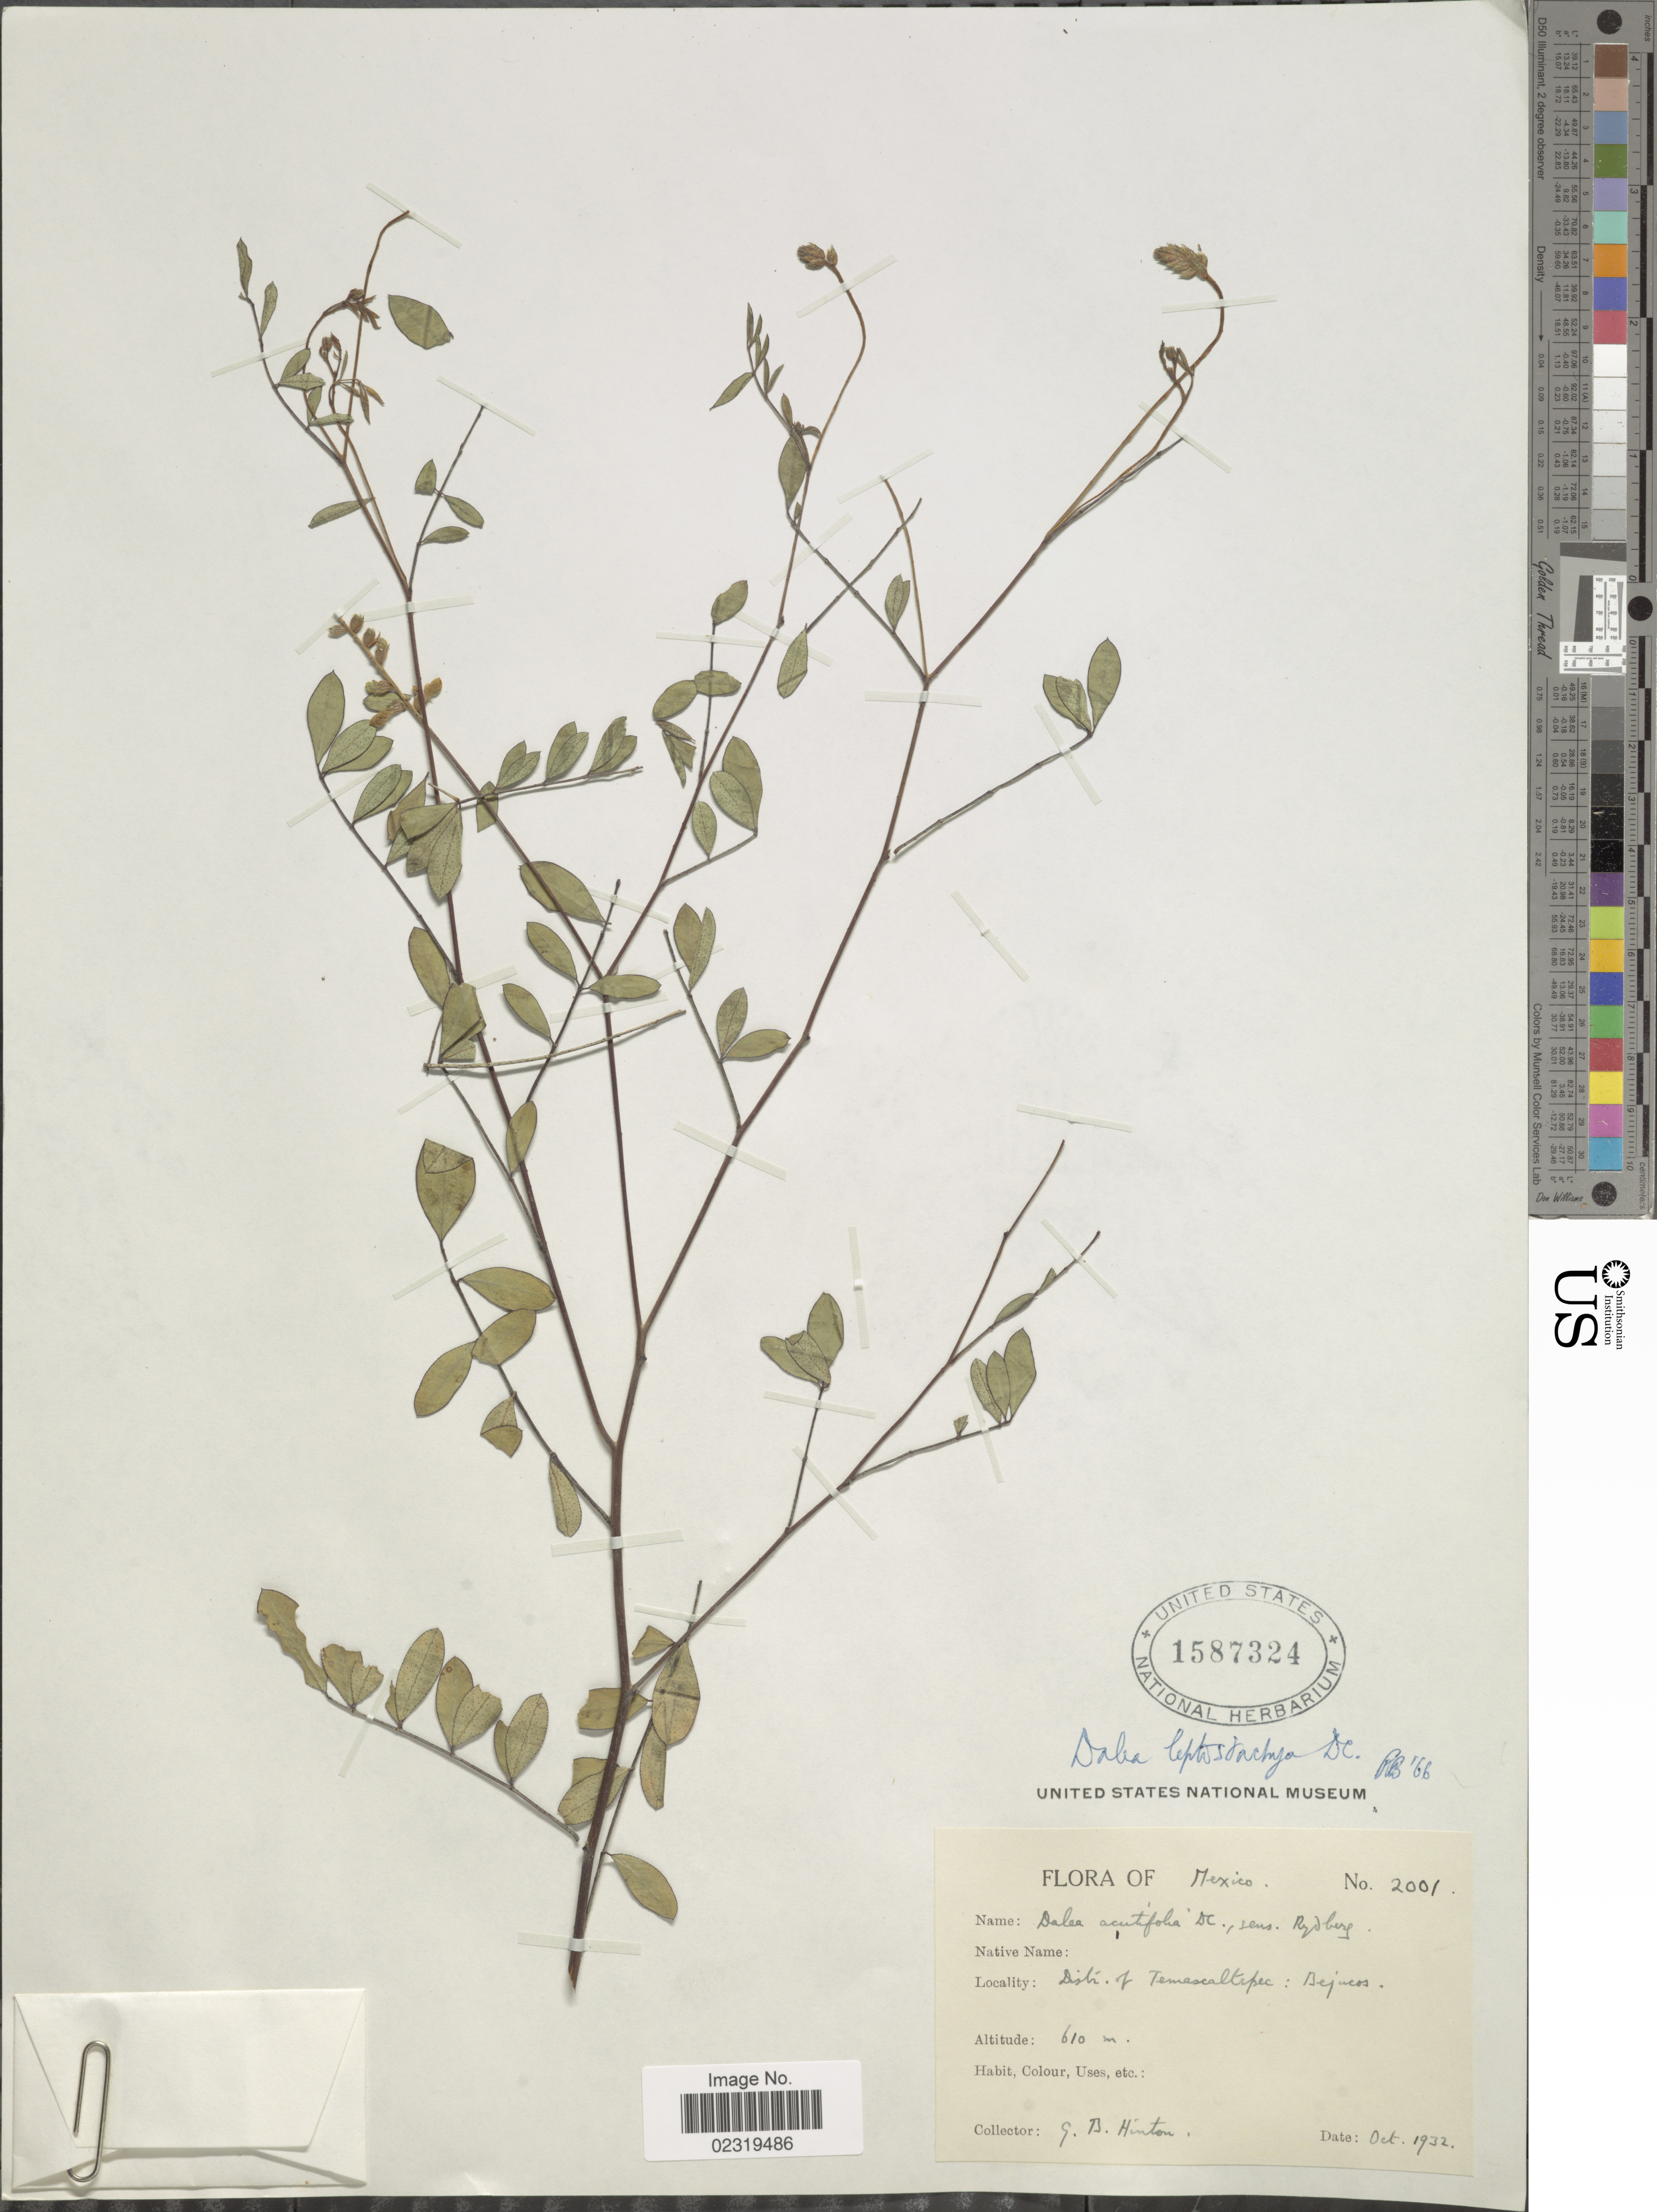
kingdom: Plantae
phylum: Tracheophyta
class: Magnoliopsida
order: Fabales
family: Fabaceae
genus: Dalea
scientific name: Dalea leptostachya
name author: DC.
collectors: G. B. Hinton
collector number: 2001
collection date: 1932-10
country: Mexico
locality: Distr of Temascaltepec: Bejuecos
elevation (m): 610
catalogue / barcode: US 1587324